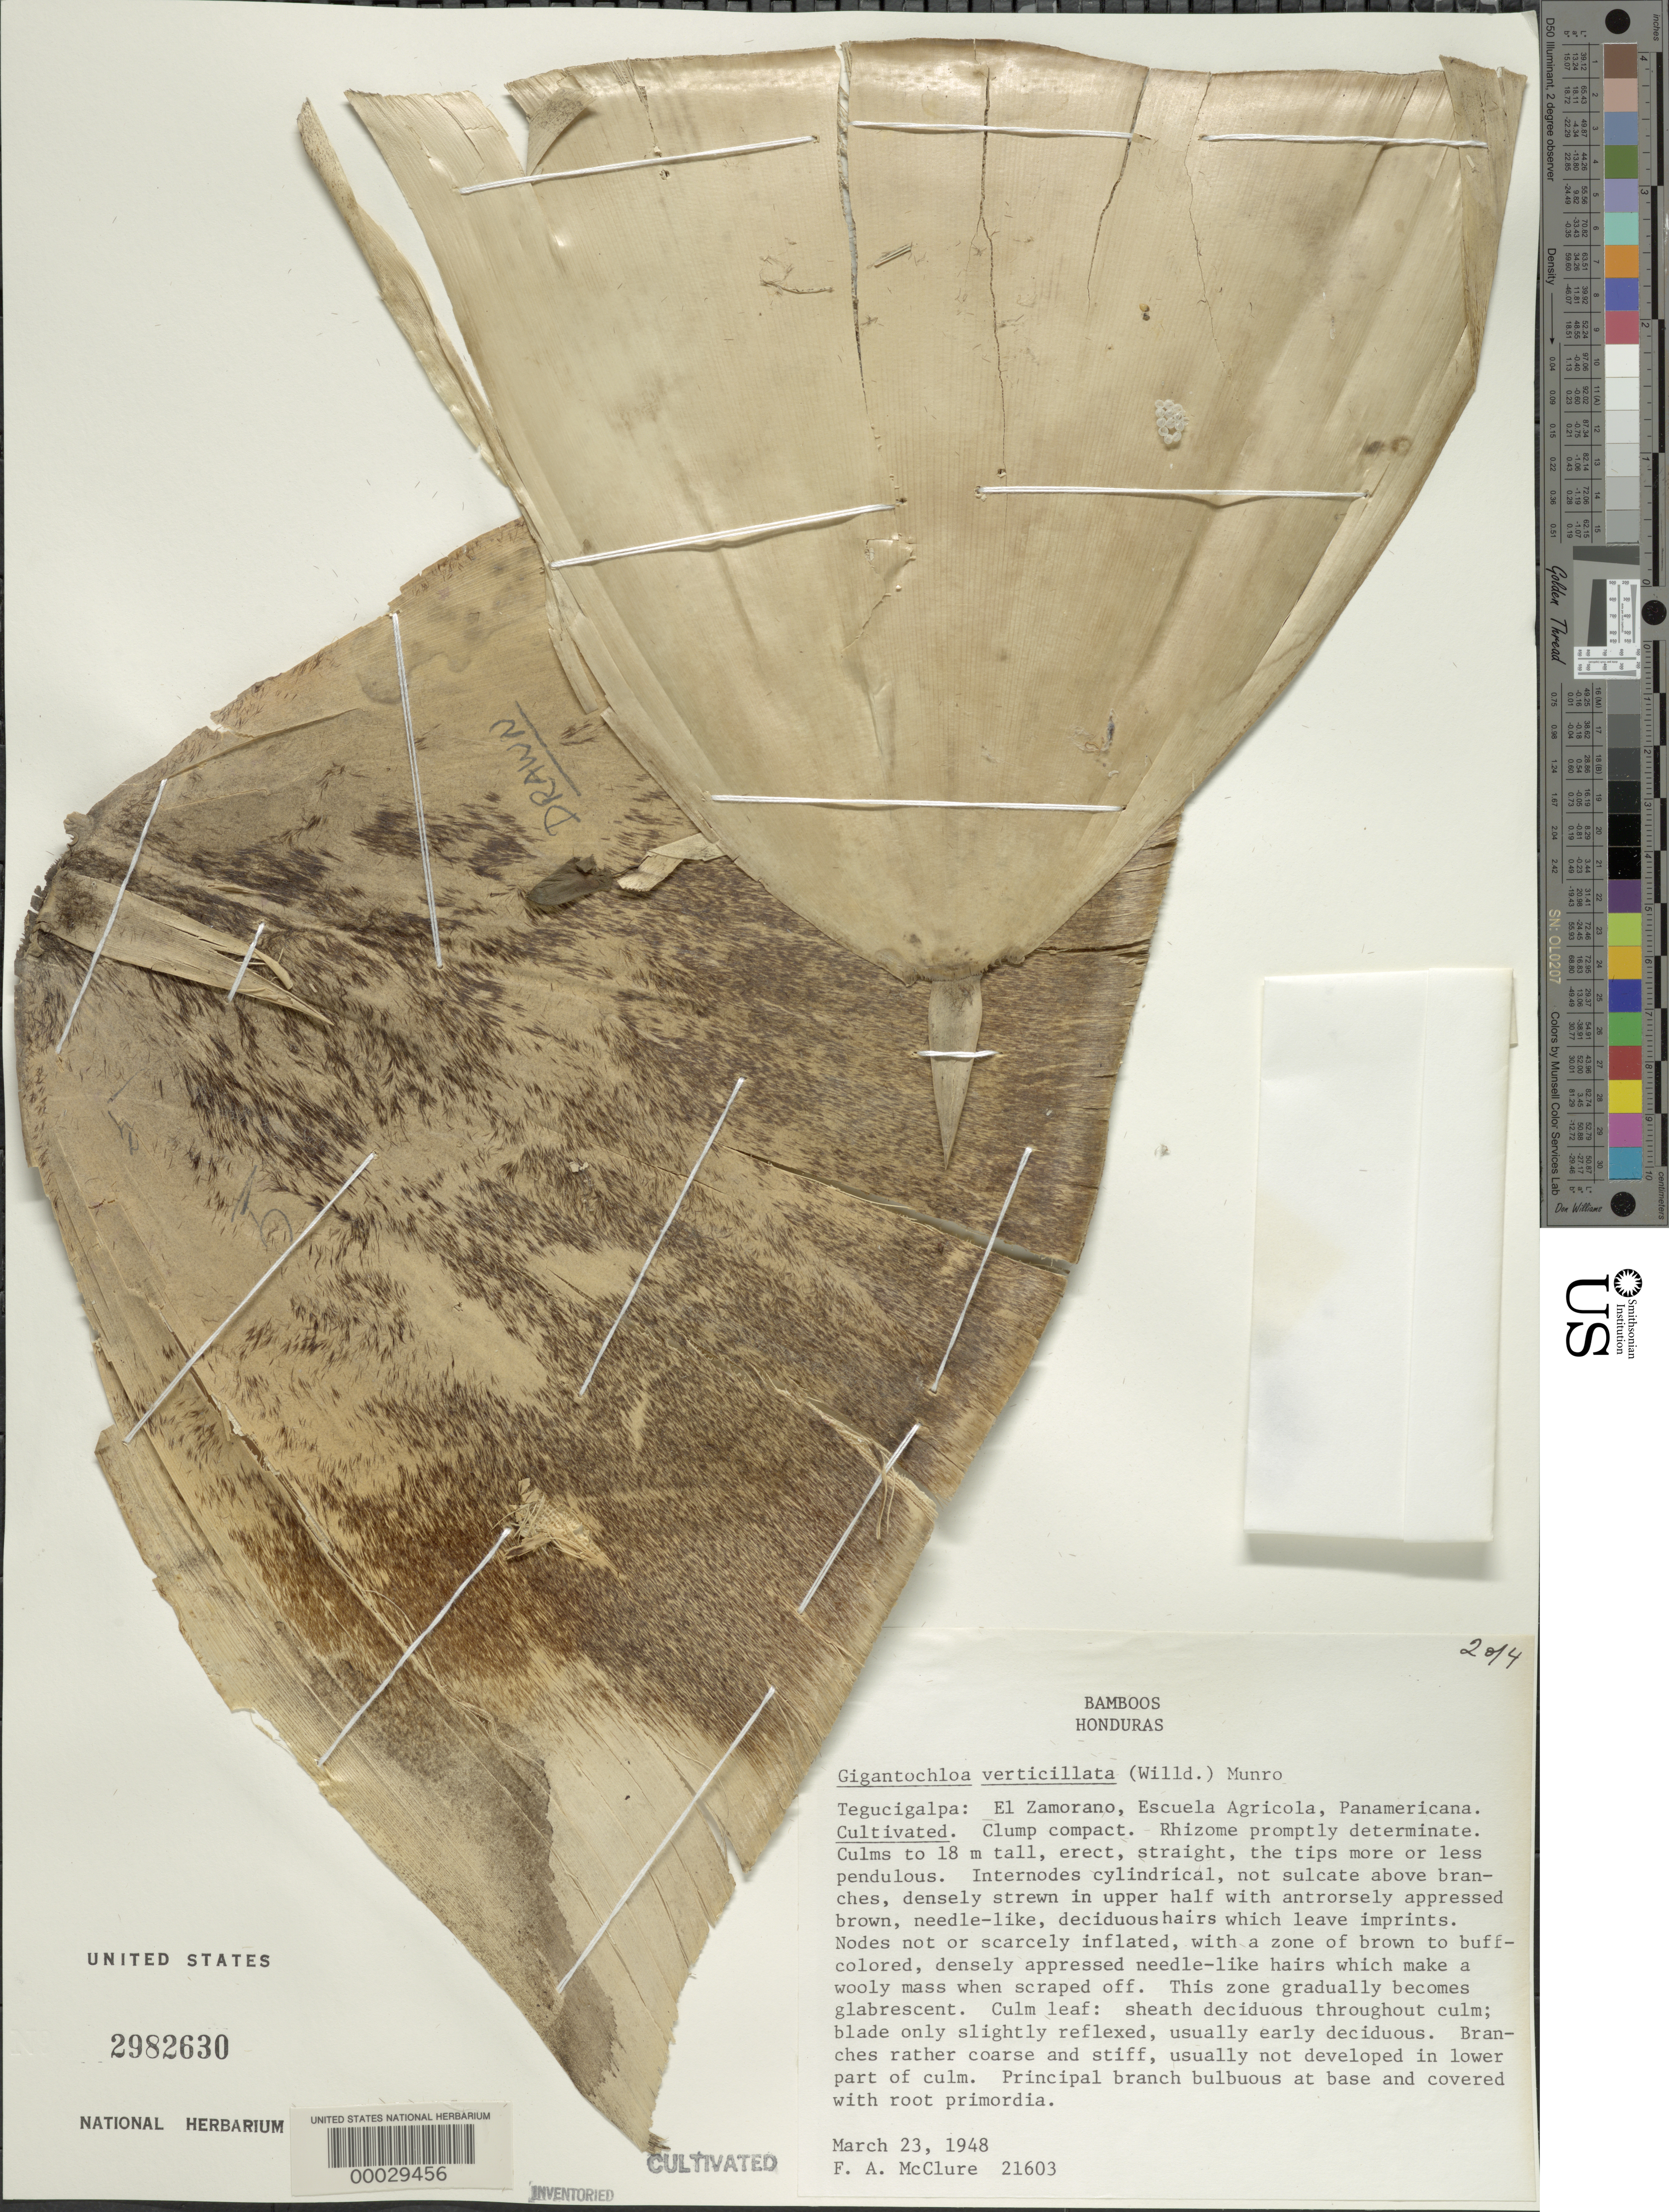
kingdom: Plantae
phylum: Tracheophyta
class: Liliopsida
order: Poales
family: Poaceae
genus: Gigantochloa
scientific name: Gigantochloa verticillata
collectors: F. A. McClure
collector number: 21603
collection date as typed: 23 Mar 1948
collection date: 1948-03-23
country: Honduras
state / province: Fco. Morazán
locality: El Zamorano , Escuela Agricola Panamericana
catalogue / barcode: US 2982630